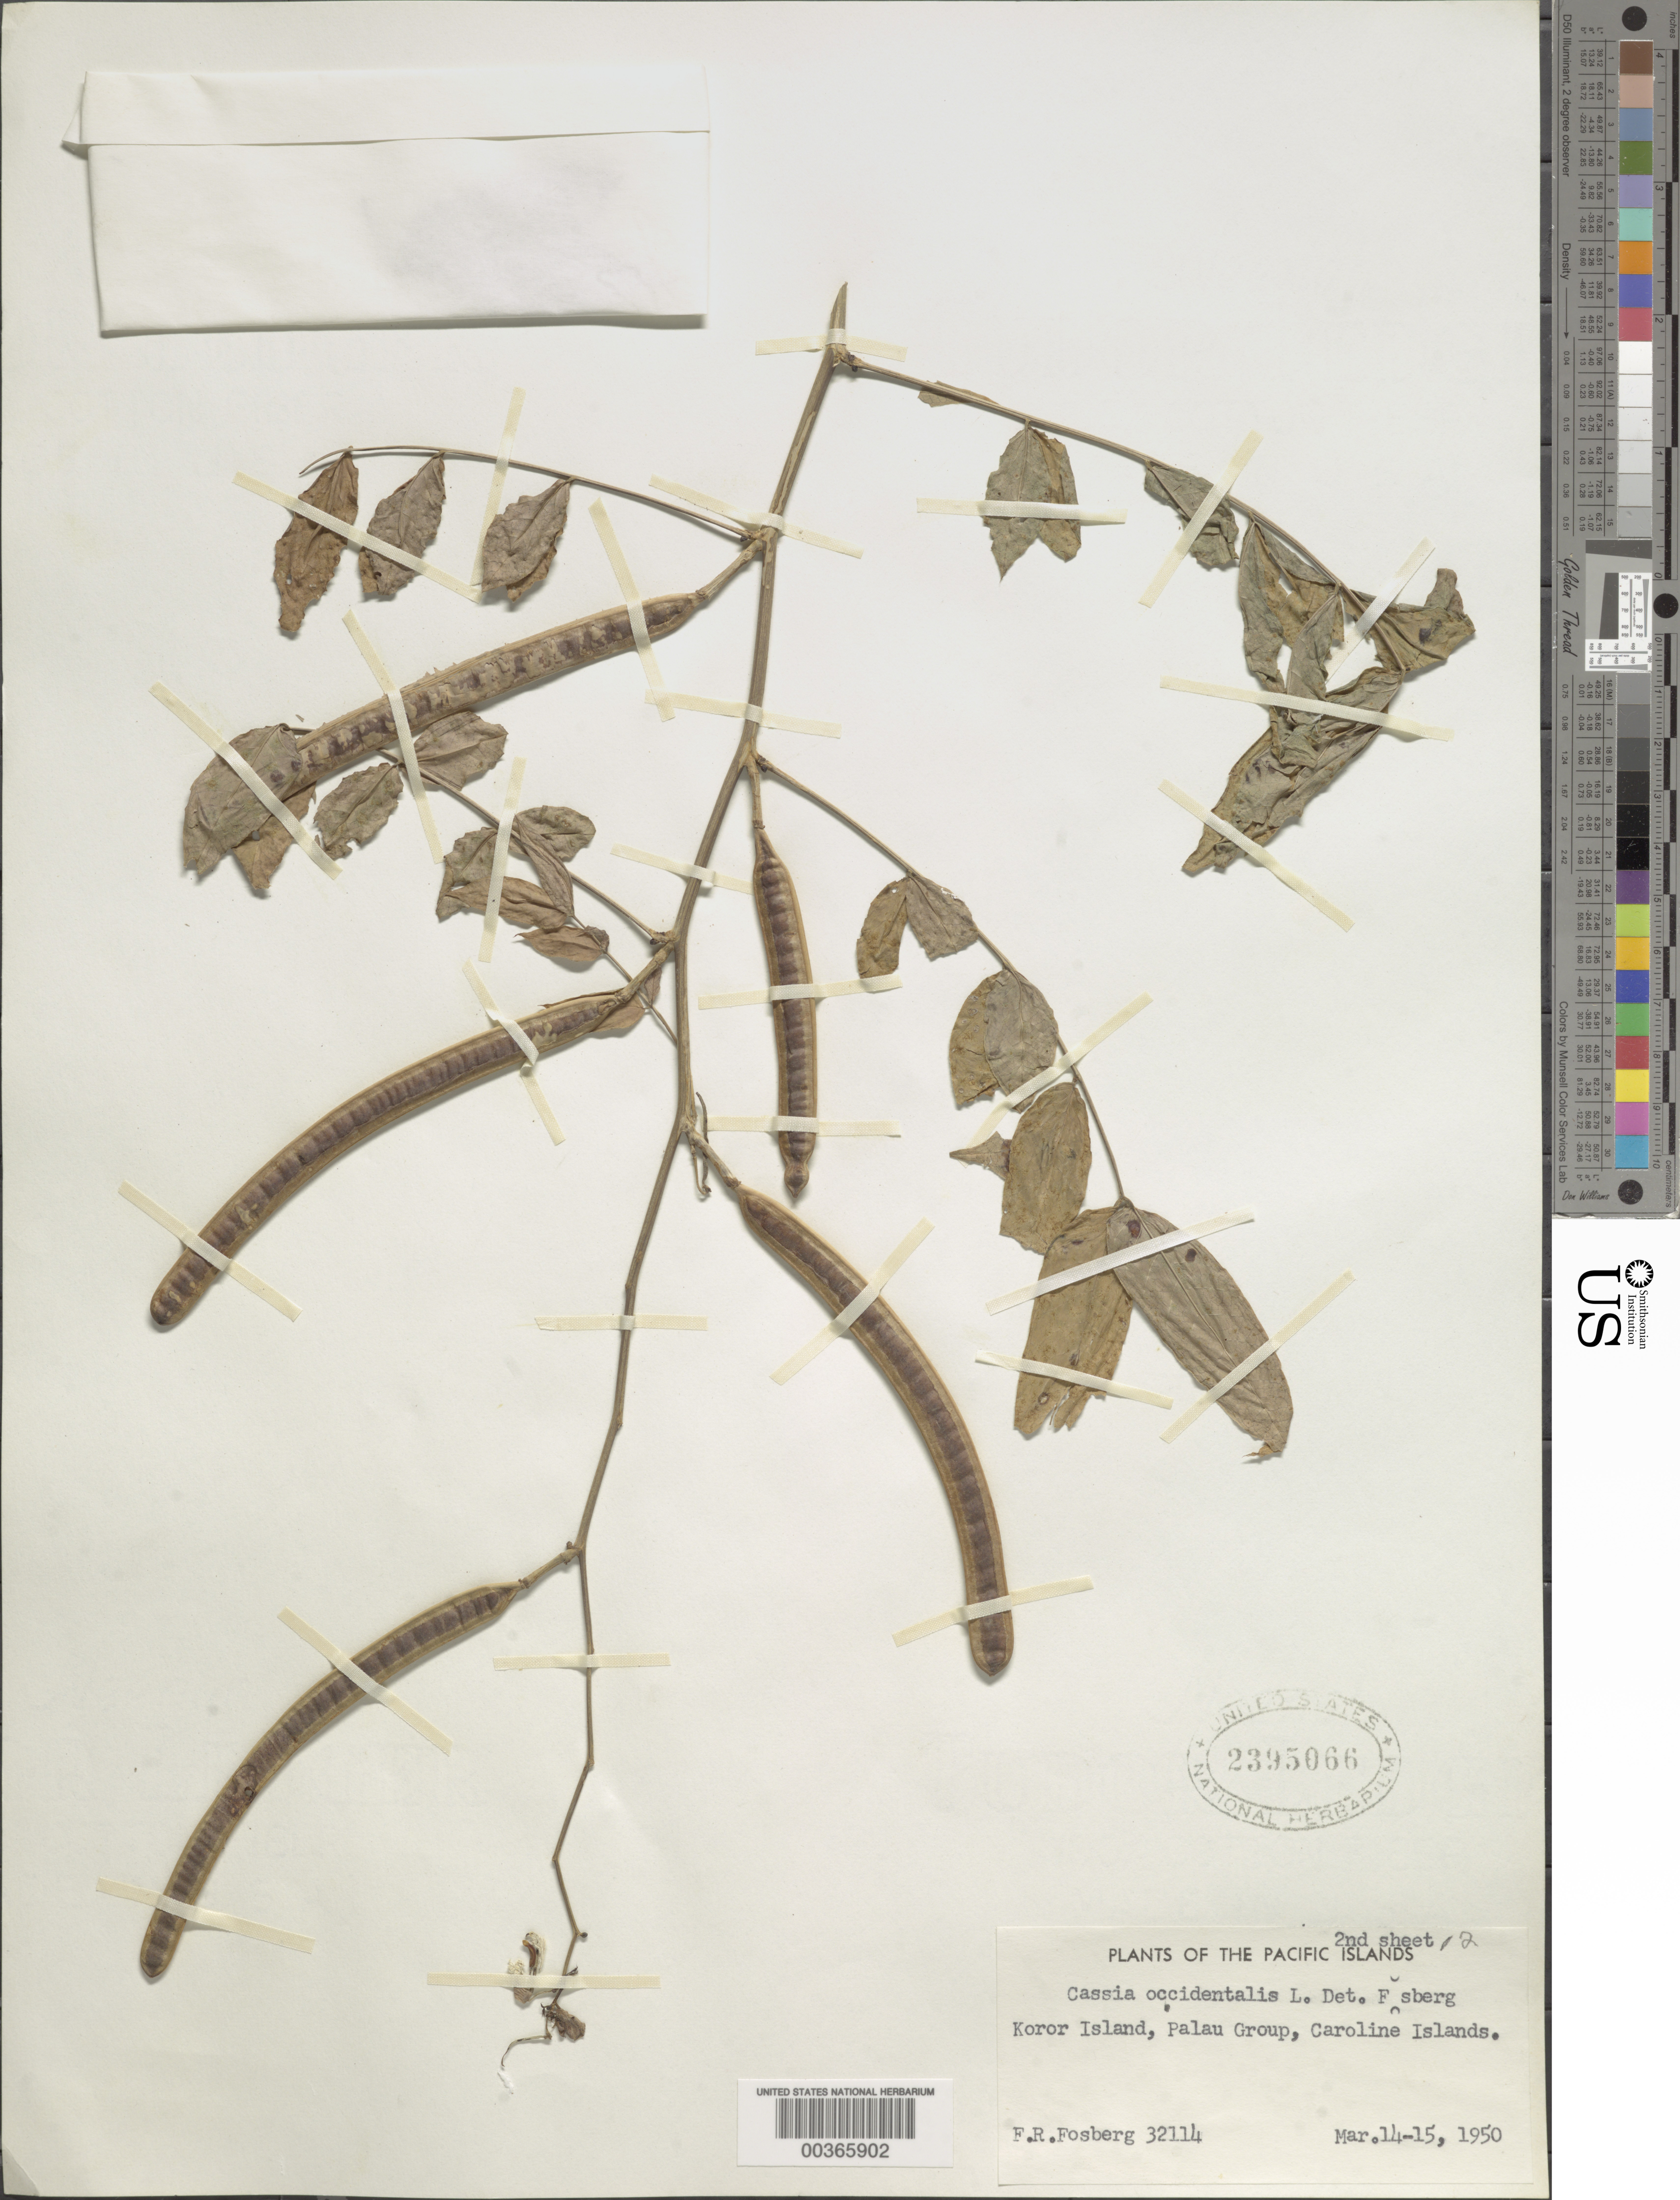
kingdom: Plantae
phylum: Tracheophyta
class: Magnoliopsida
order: Fabales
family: Fabaceae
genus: Senna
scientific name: Senna occidentalis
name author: (L.) Link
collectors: F. R. Fosberg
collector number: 32114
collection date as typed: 14 Mar 1950 to 15 Mar 1950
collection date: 1950-03-14/1950-03-15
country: Palau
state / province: Koror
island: Oreor (Koror)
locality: (ngerabe'ed)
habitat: Disturbed and second growth vegetation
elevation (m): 5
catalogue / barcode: US 2395066